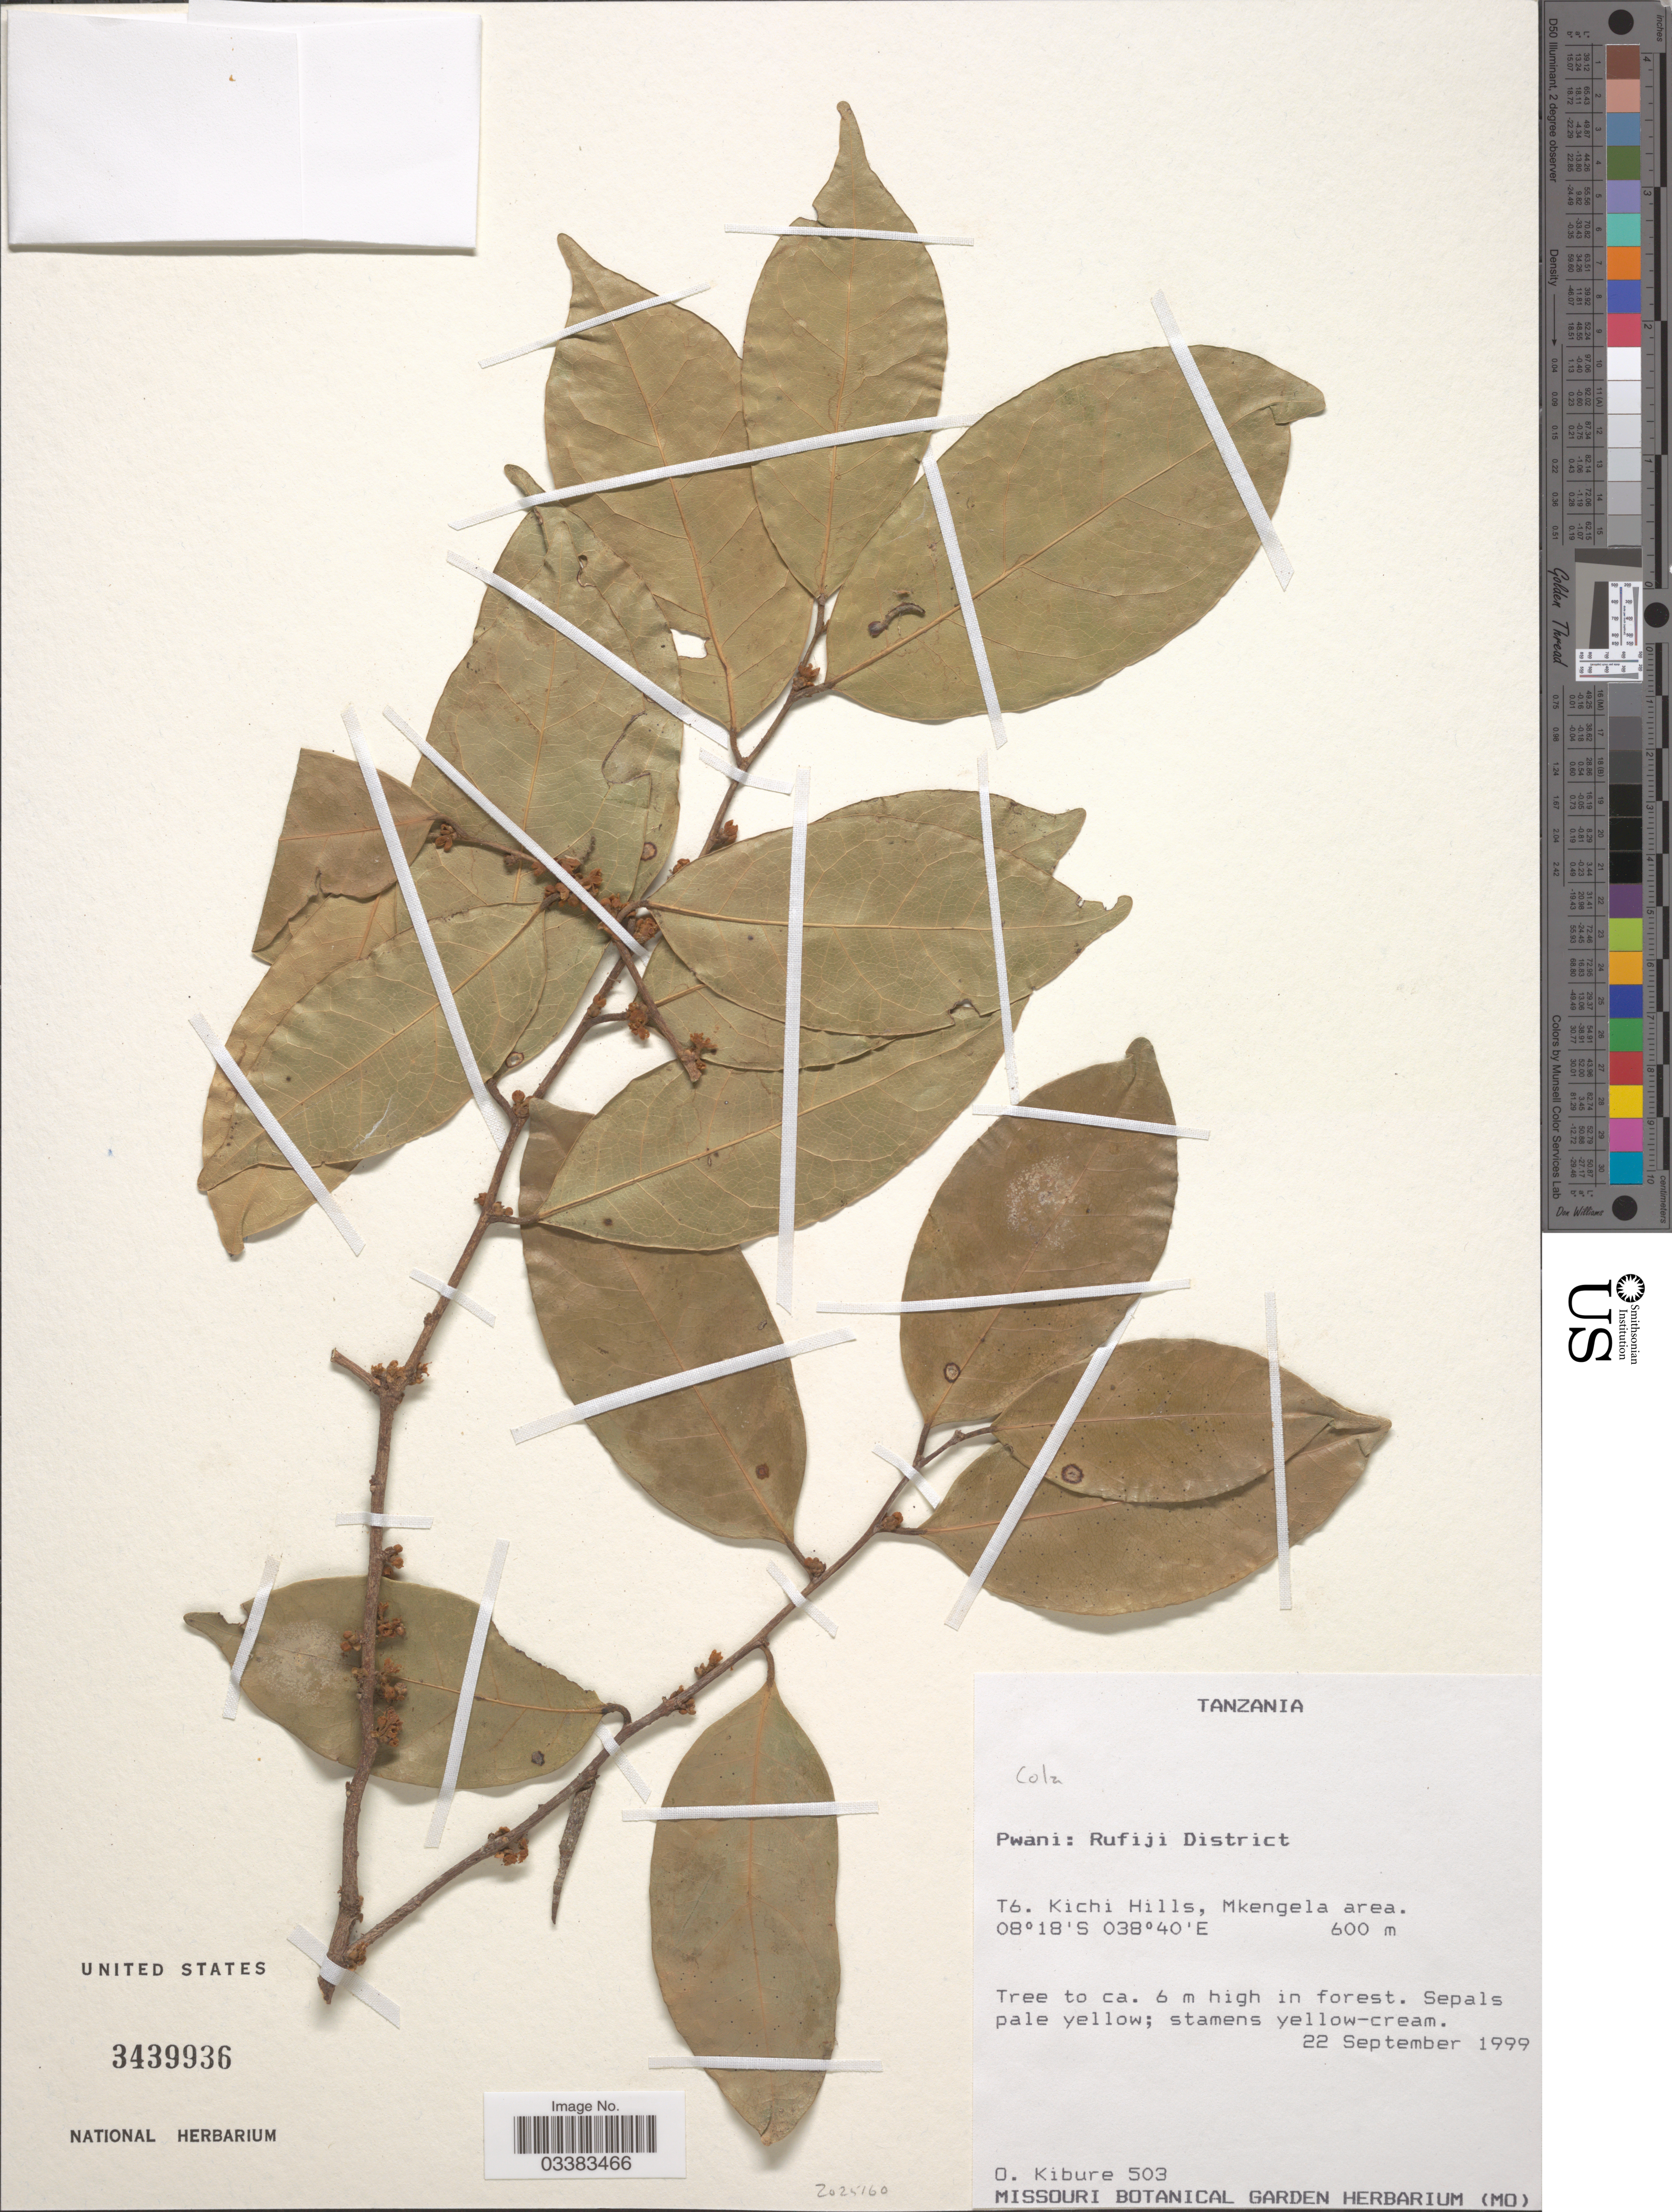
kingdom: Plantae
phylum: Tracheophyta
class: Magnoliopsida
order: Malvales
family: Malvaceae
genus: Cola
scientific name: Cola sp.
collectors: O. Kibure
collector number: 503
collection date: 1999-09-22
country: Tanzania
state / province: Pwani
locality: Rufiji District. T6. Kichi Hills, Mkengela area.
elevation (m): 600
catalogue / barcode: US 3439936